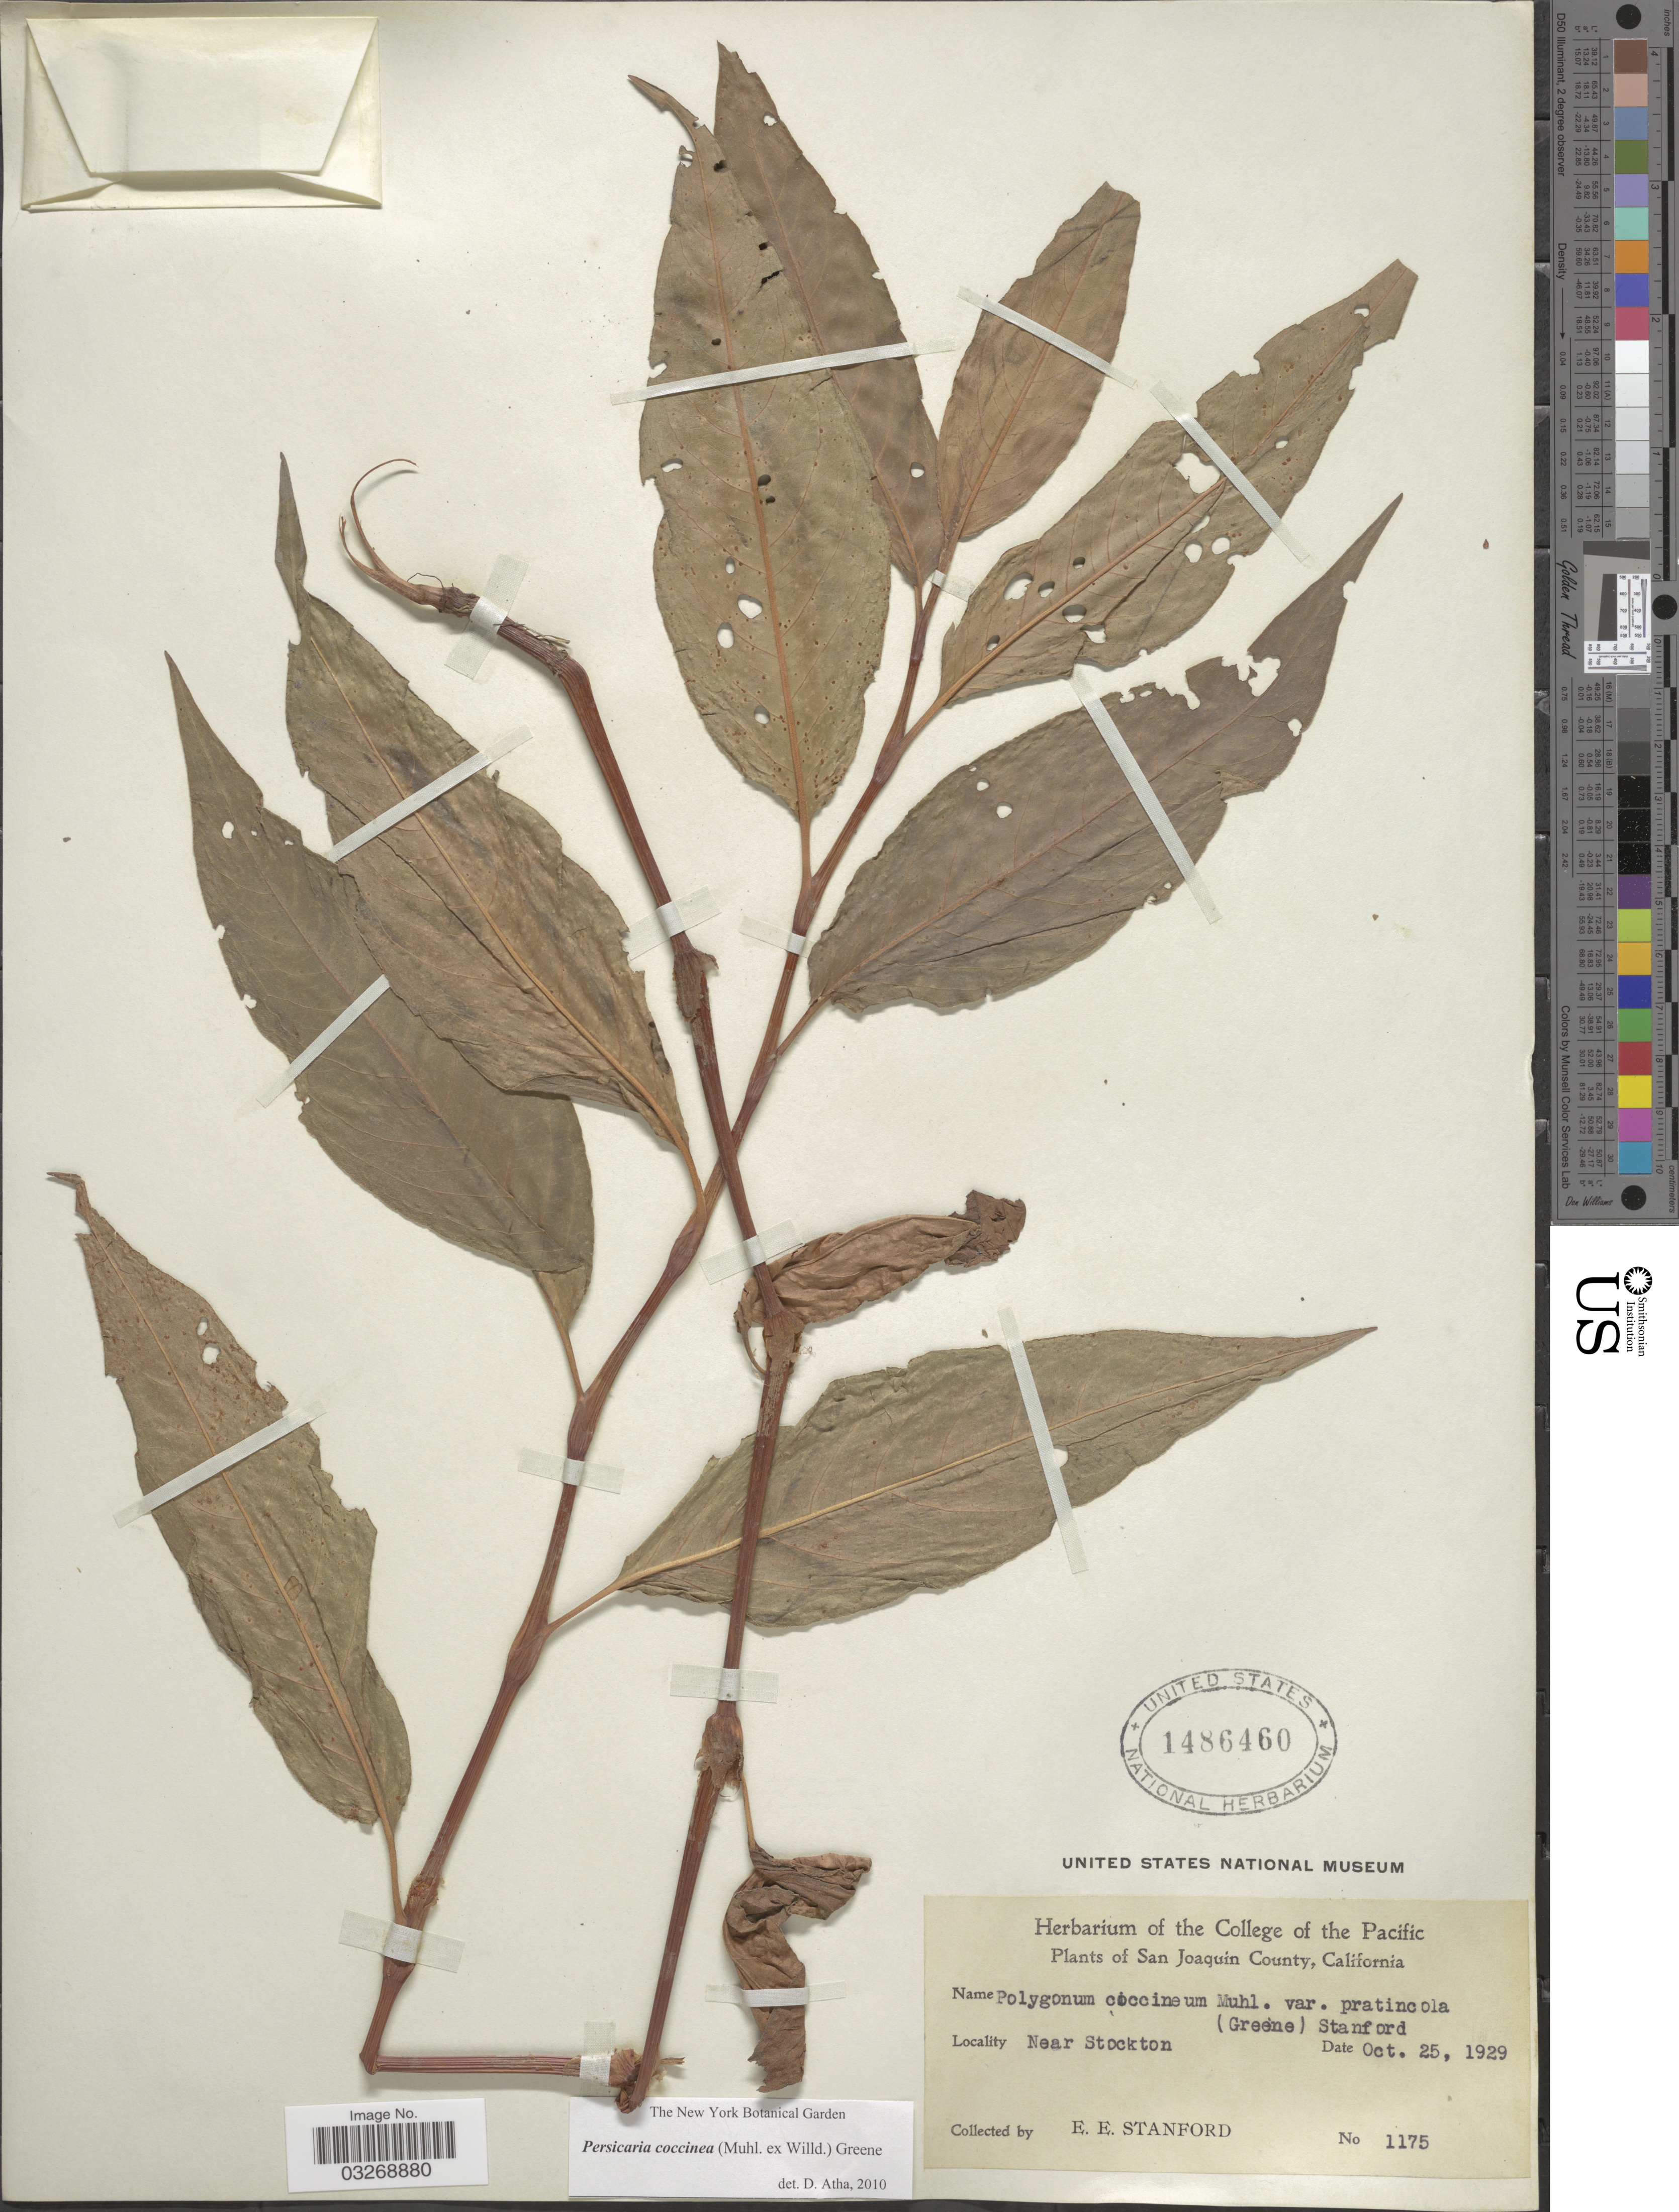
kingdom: Plantae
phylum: Tracheophyta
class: Magnoliopsida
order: Caryophyllales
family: Polygonaceae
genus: Persicaria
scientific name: Persicaria coccinea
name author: (Muhl. ex Willd.) Greene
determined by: Atha, D. E.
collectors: E. Stanford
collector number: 1175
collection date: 1929-10-25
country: United States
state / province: California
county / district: San Joaquin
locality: San Joaquin County. Near Stockton.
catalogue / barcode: US 1486460